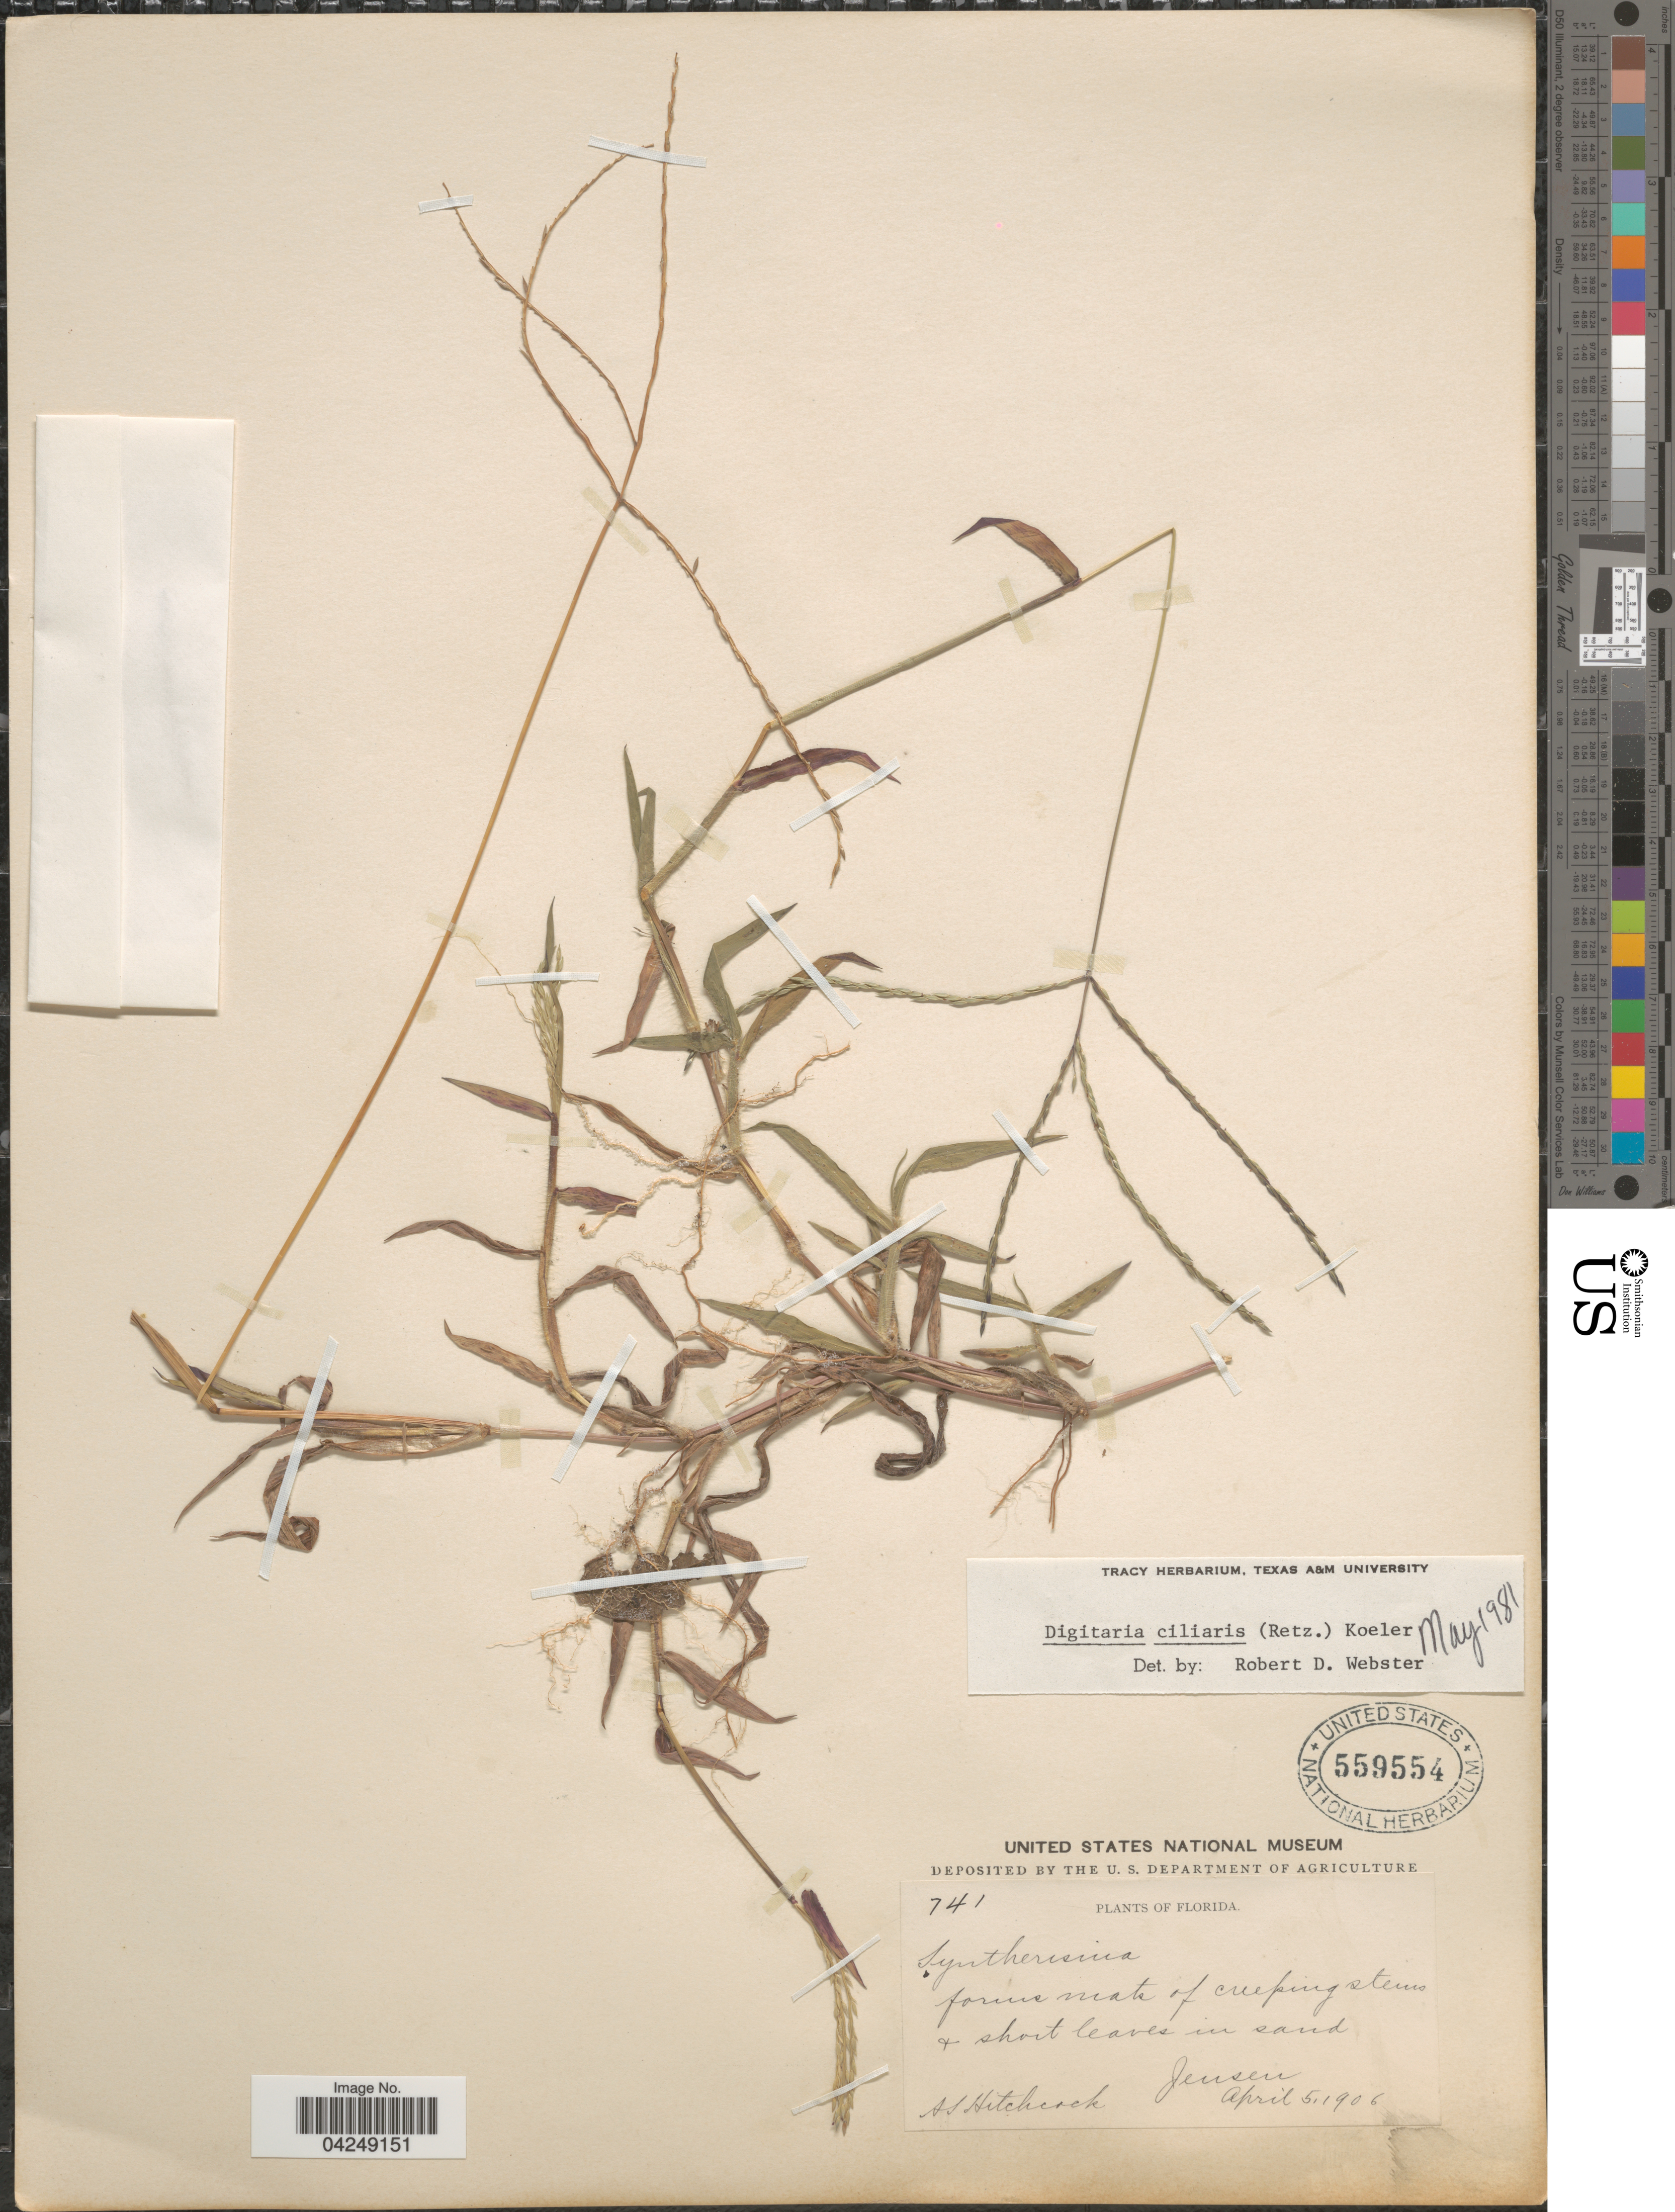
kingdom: Plantae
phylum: Tracheophyta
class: Liliopsida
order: Poales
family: Poaceae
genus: Digitaria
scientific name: Digitaria ciliaris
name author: (Retz.) Koeler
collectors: A. S. Hitchcock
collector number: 741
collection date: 1906-04-05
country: United States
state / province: Florida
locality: Jensen.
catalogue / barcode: US 559554